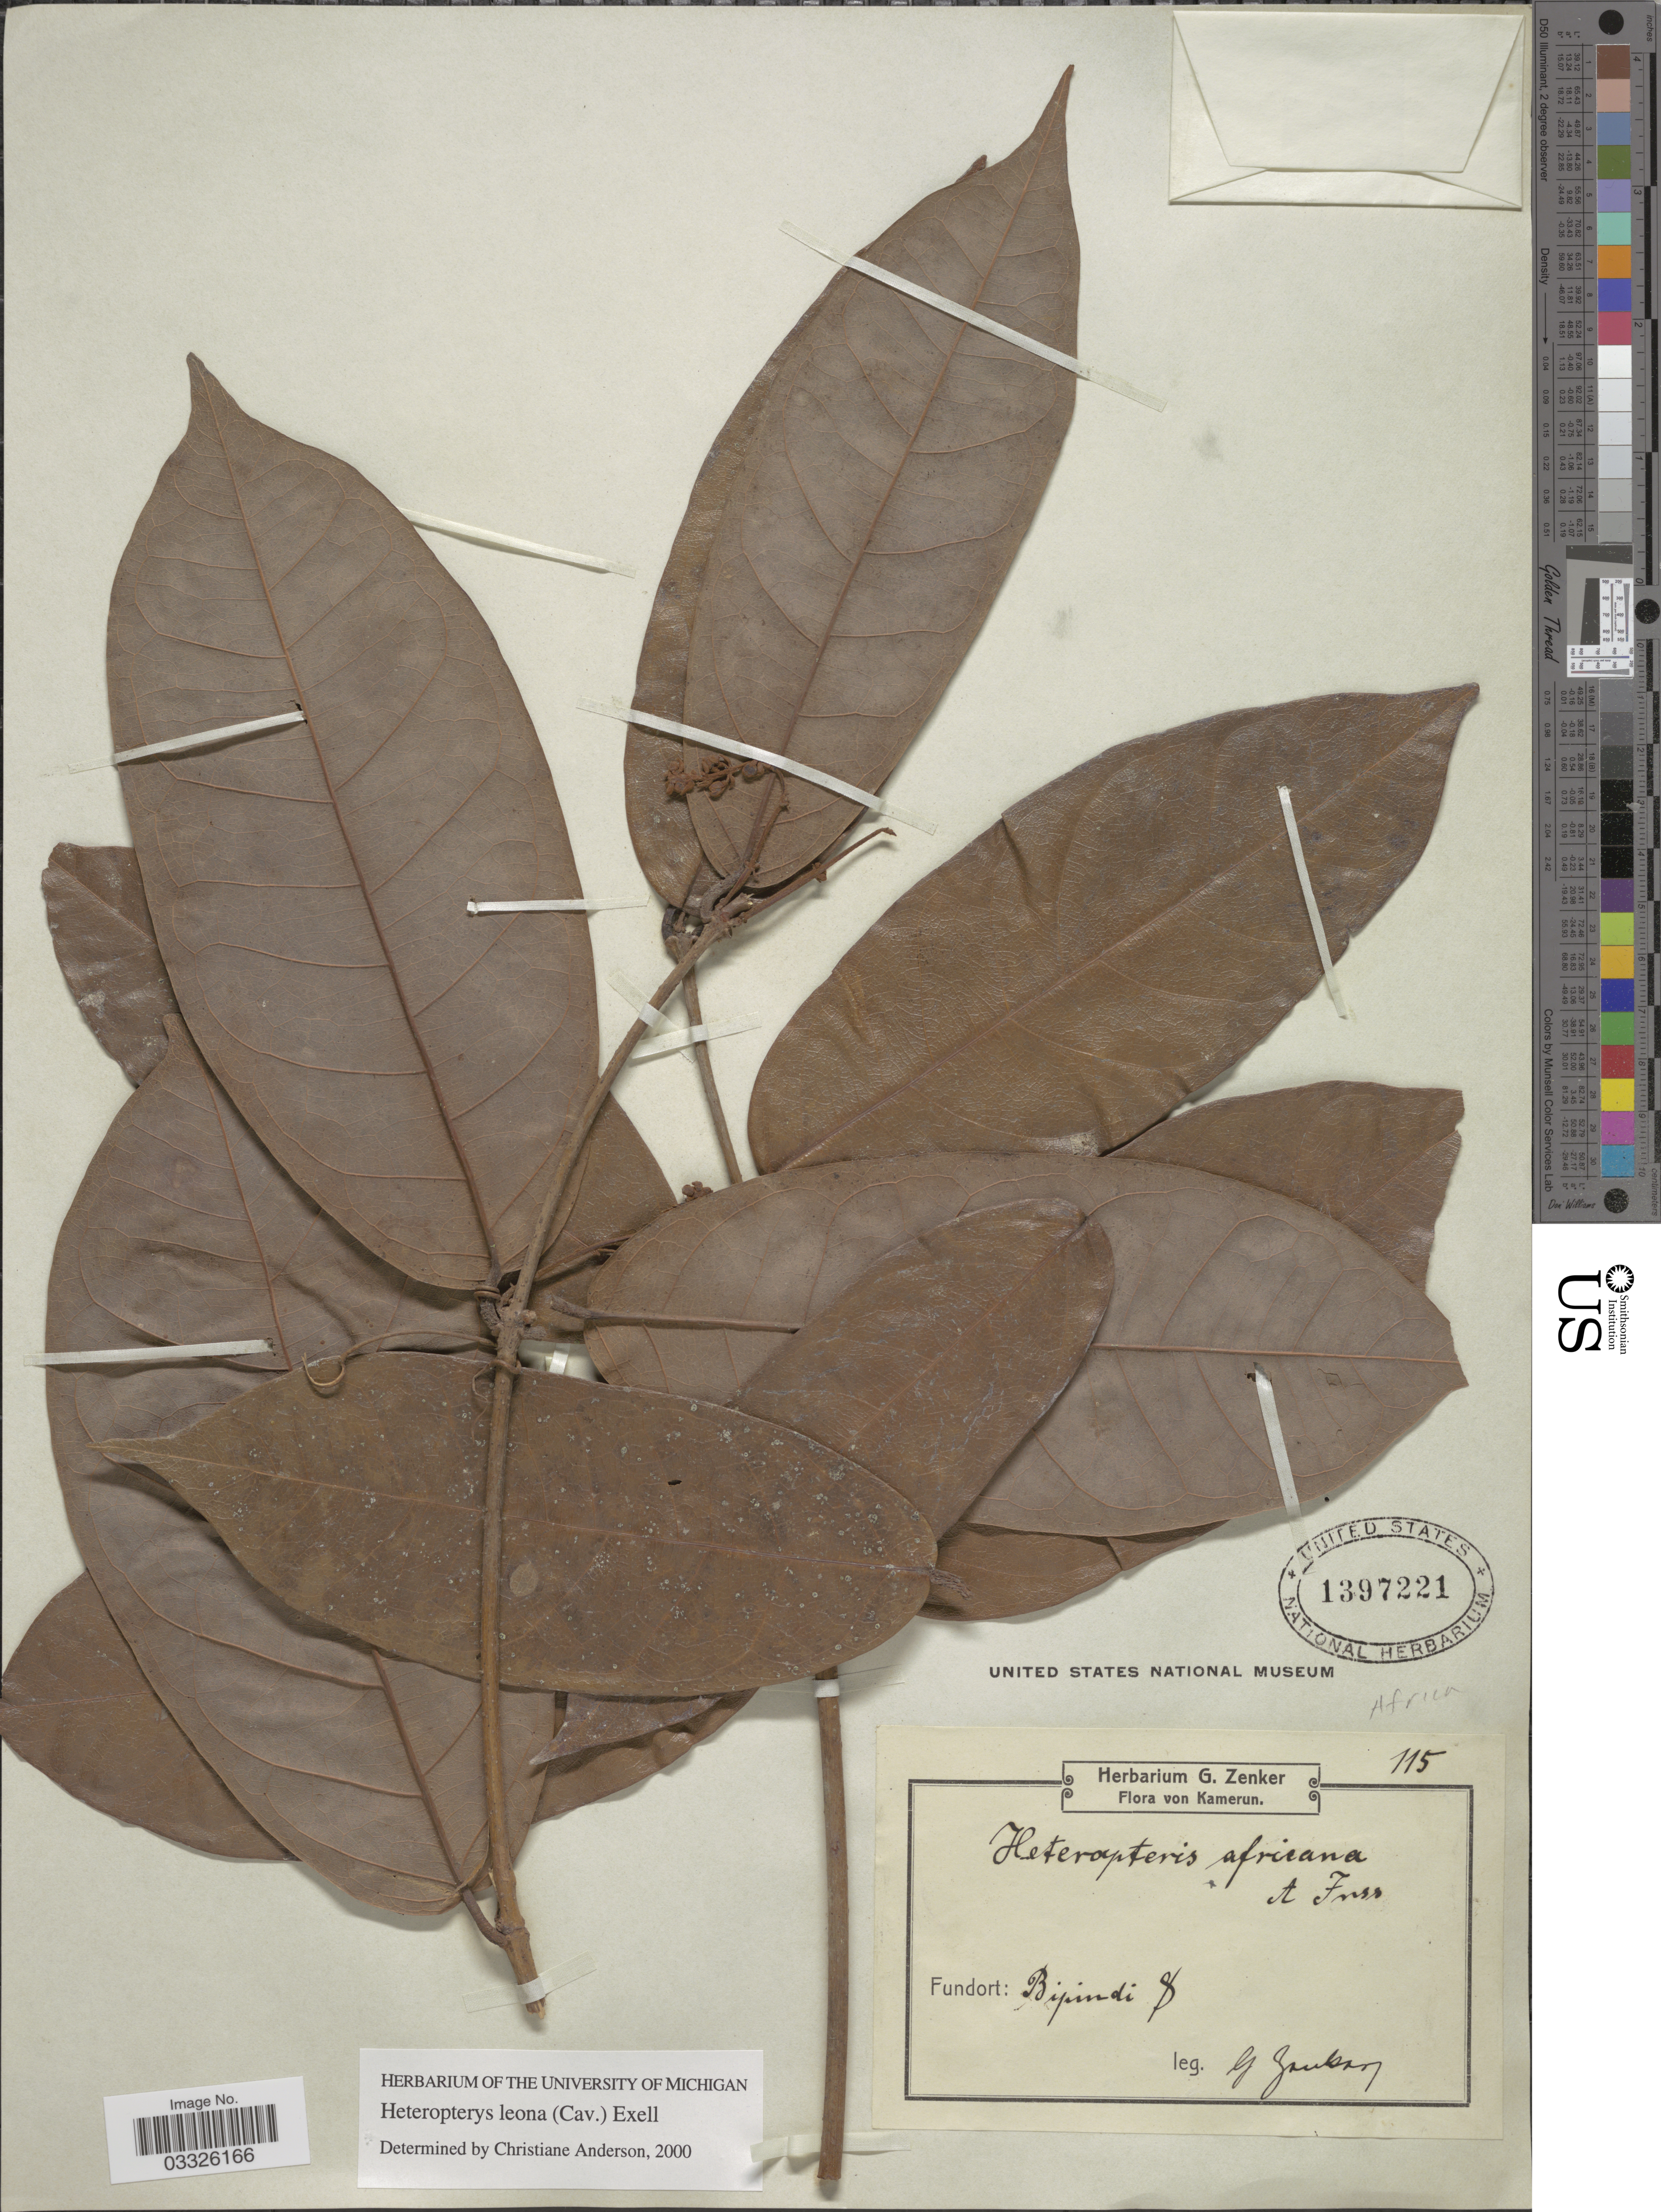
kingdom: Plantae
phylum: Tracheophyta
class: Magnoliopsida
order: Malpighiales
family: Malpighiaceae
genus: Heteropterys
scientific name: Heteropterys leona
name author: (Cav.) Exell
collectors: G. A. Zenker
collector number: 115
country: Cameroon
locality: Kamerun. Bipindi S [interpreted] [unsure placement].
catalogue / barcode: US 1397221